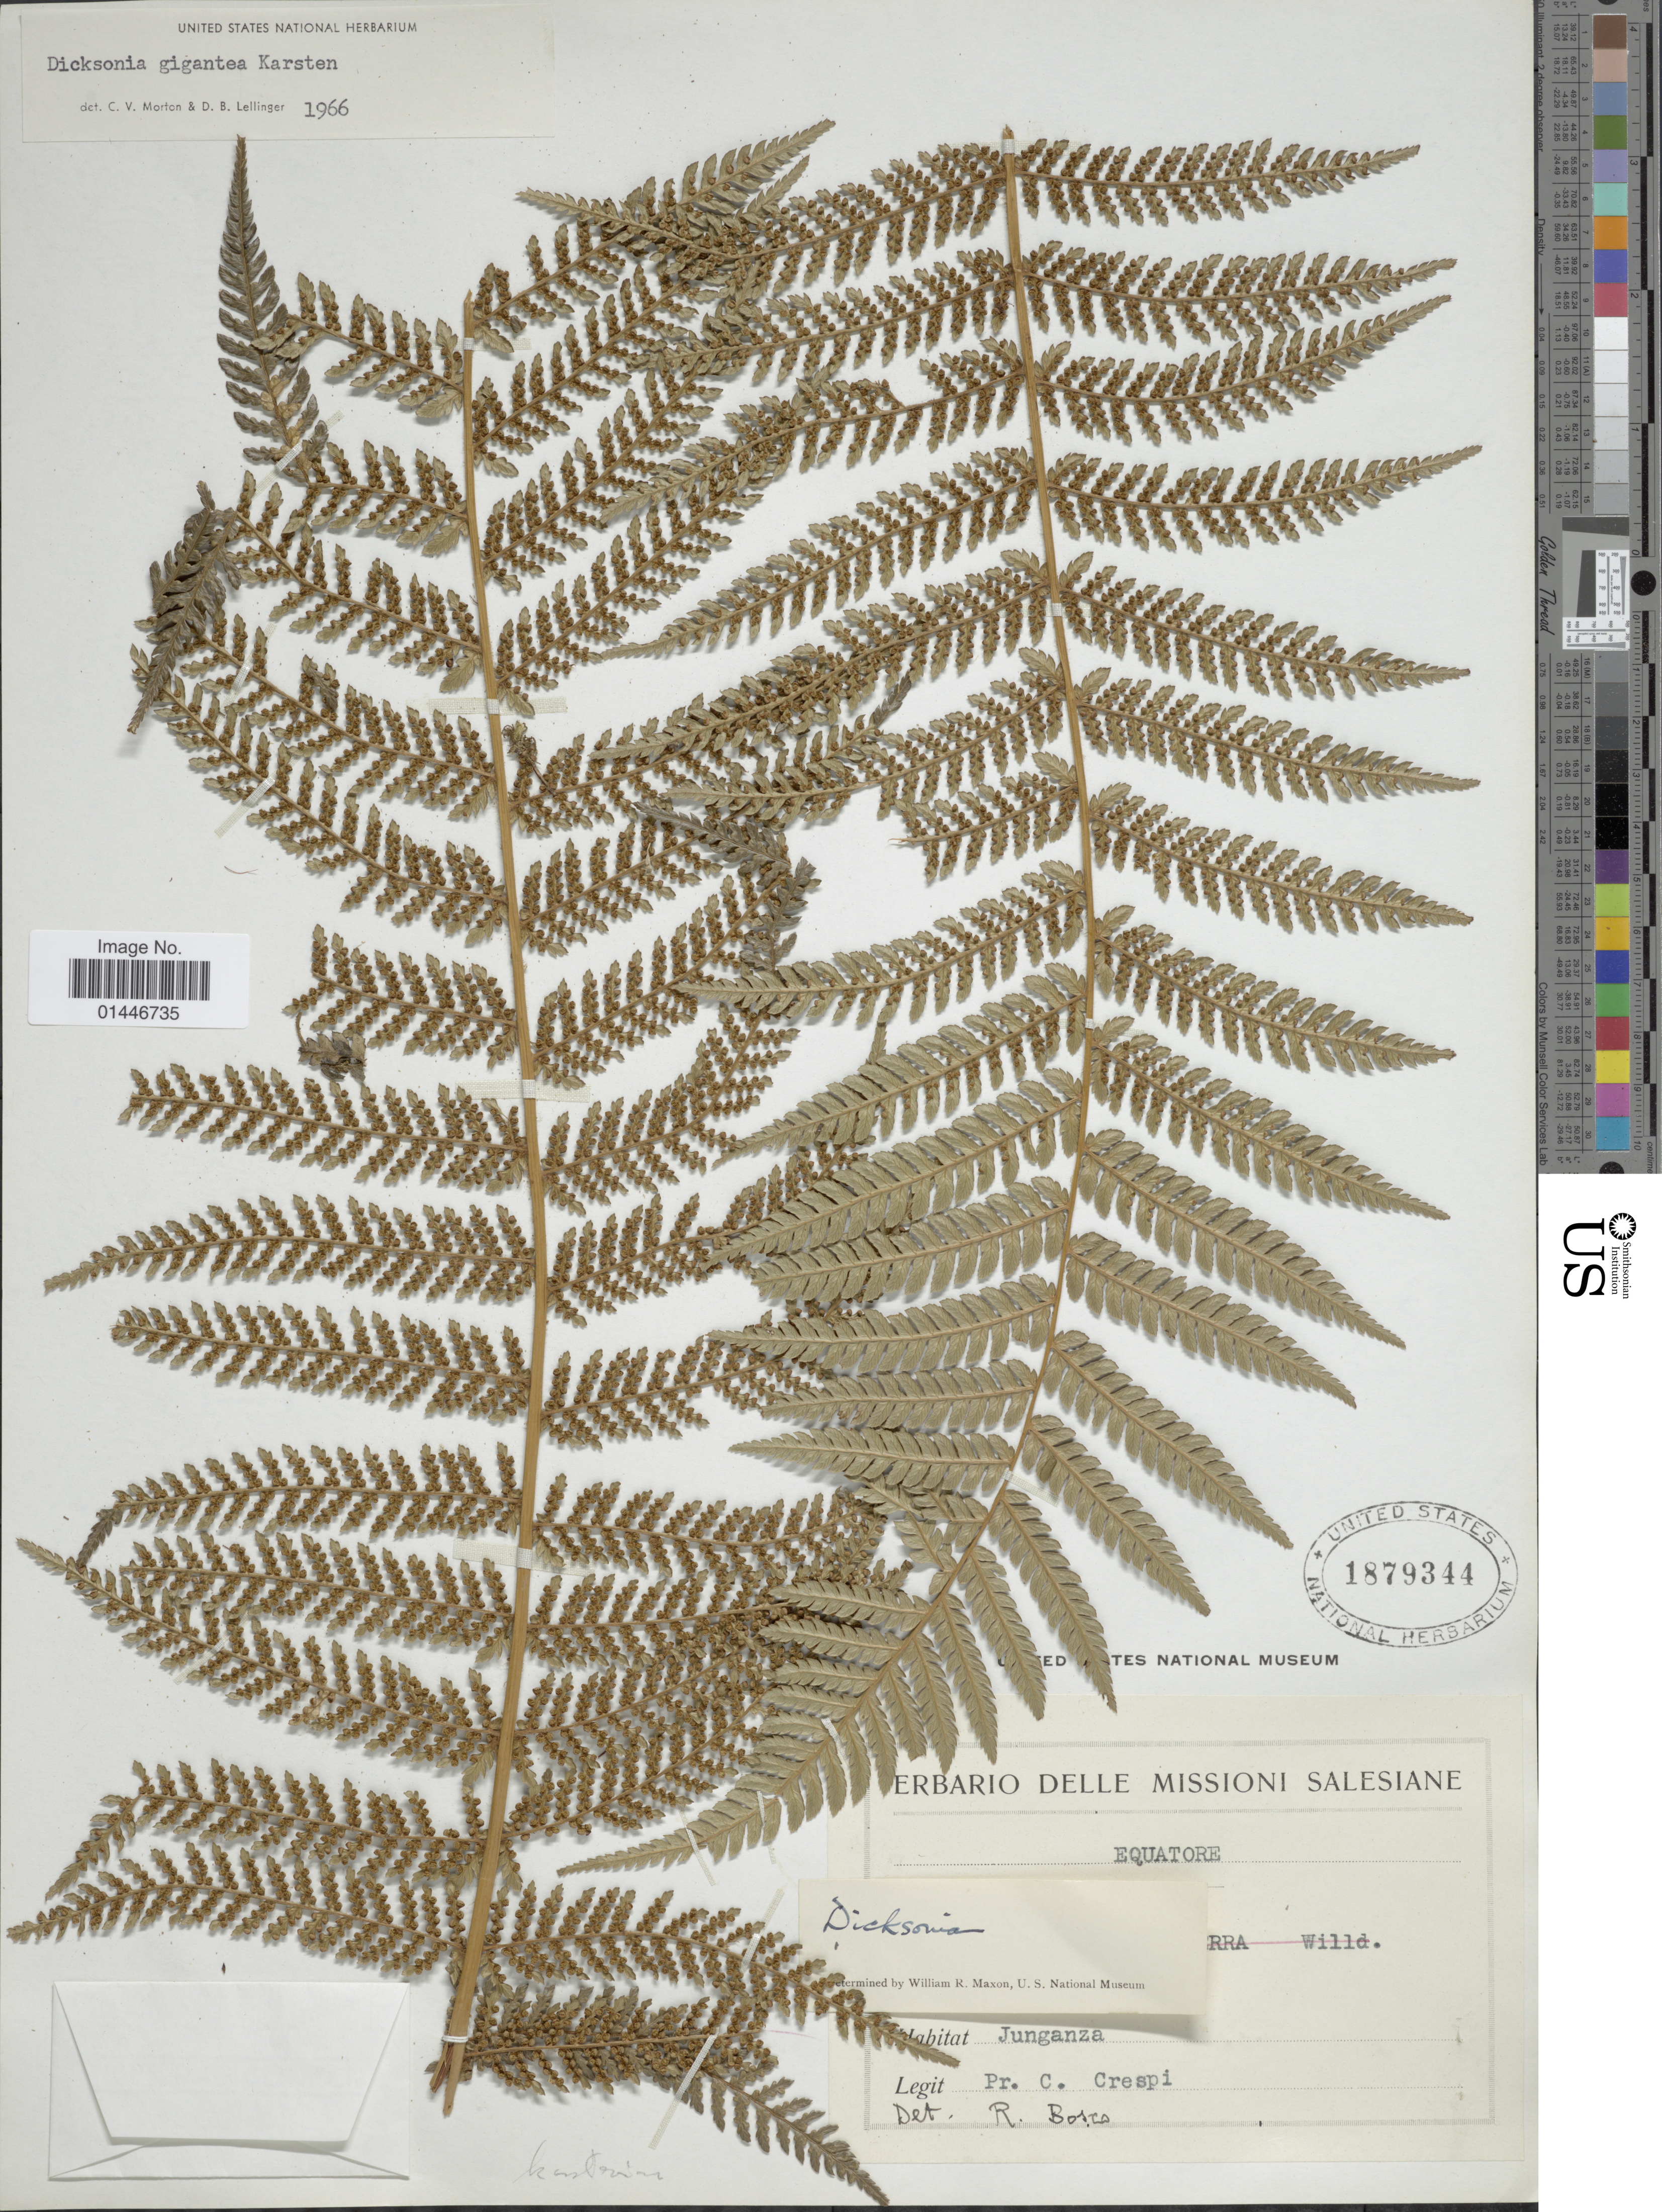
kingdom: Plantae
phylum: Tracheophyta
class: Polypodiopsida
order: Cyatheales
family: Dicksoniaceae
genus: Dicksonia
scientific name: Dicksonia karsteniana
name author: Klotzsch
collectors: C. Crespi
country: Ecuador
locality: Equatore, Junganza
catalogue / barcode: US 1879344